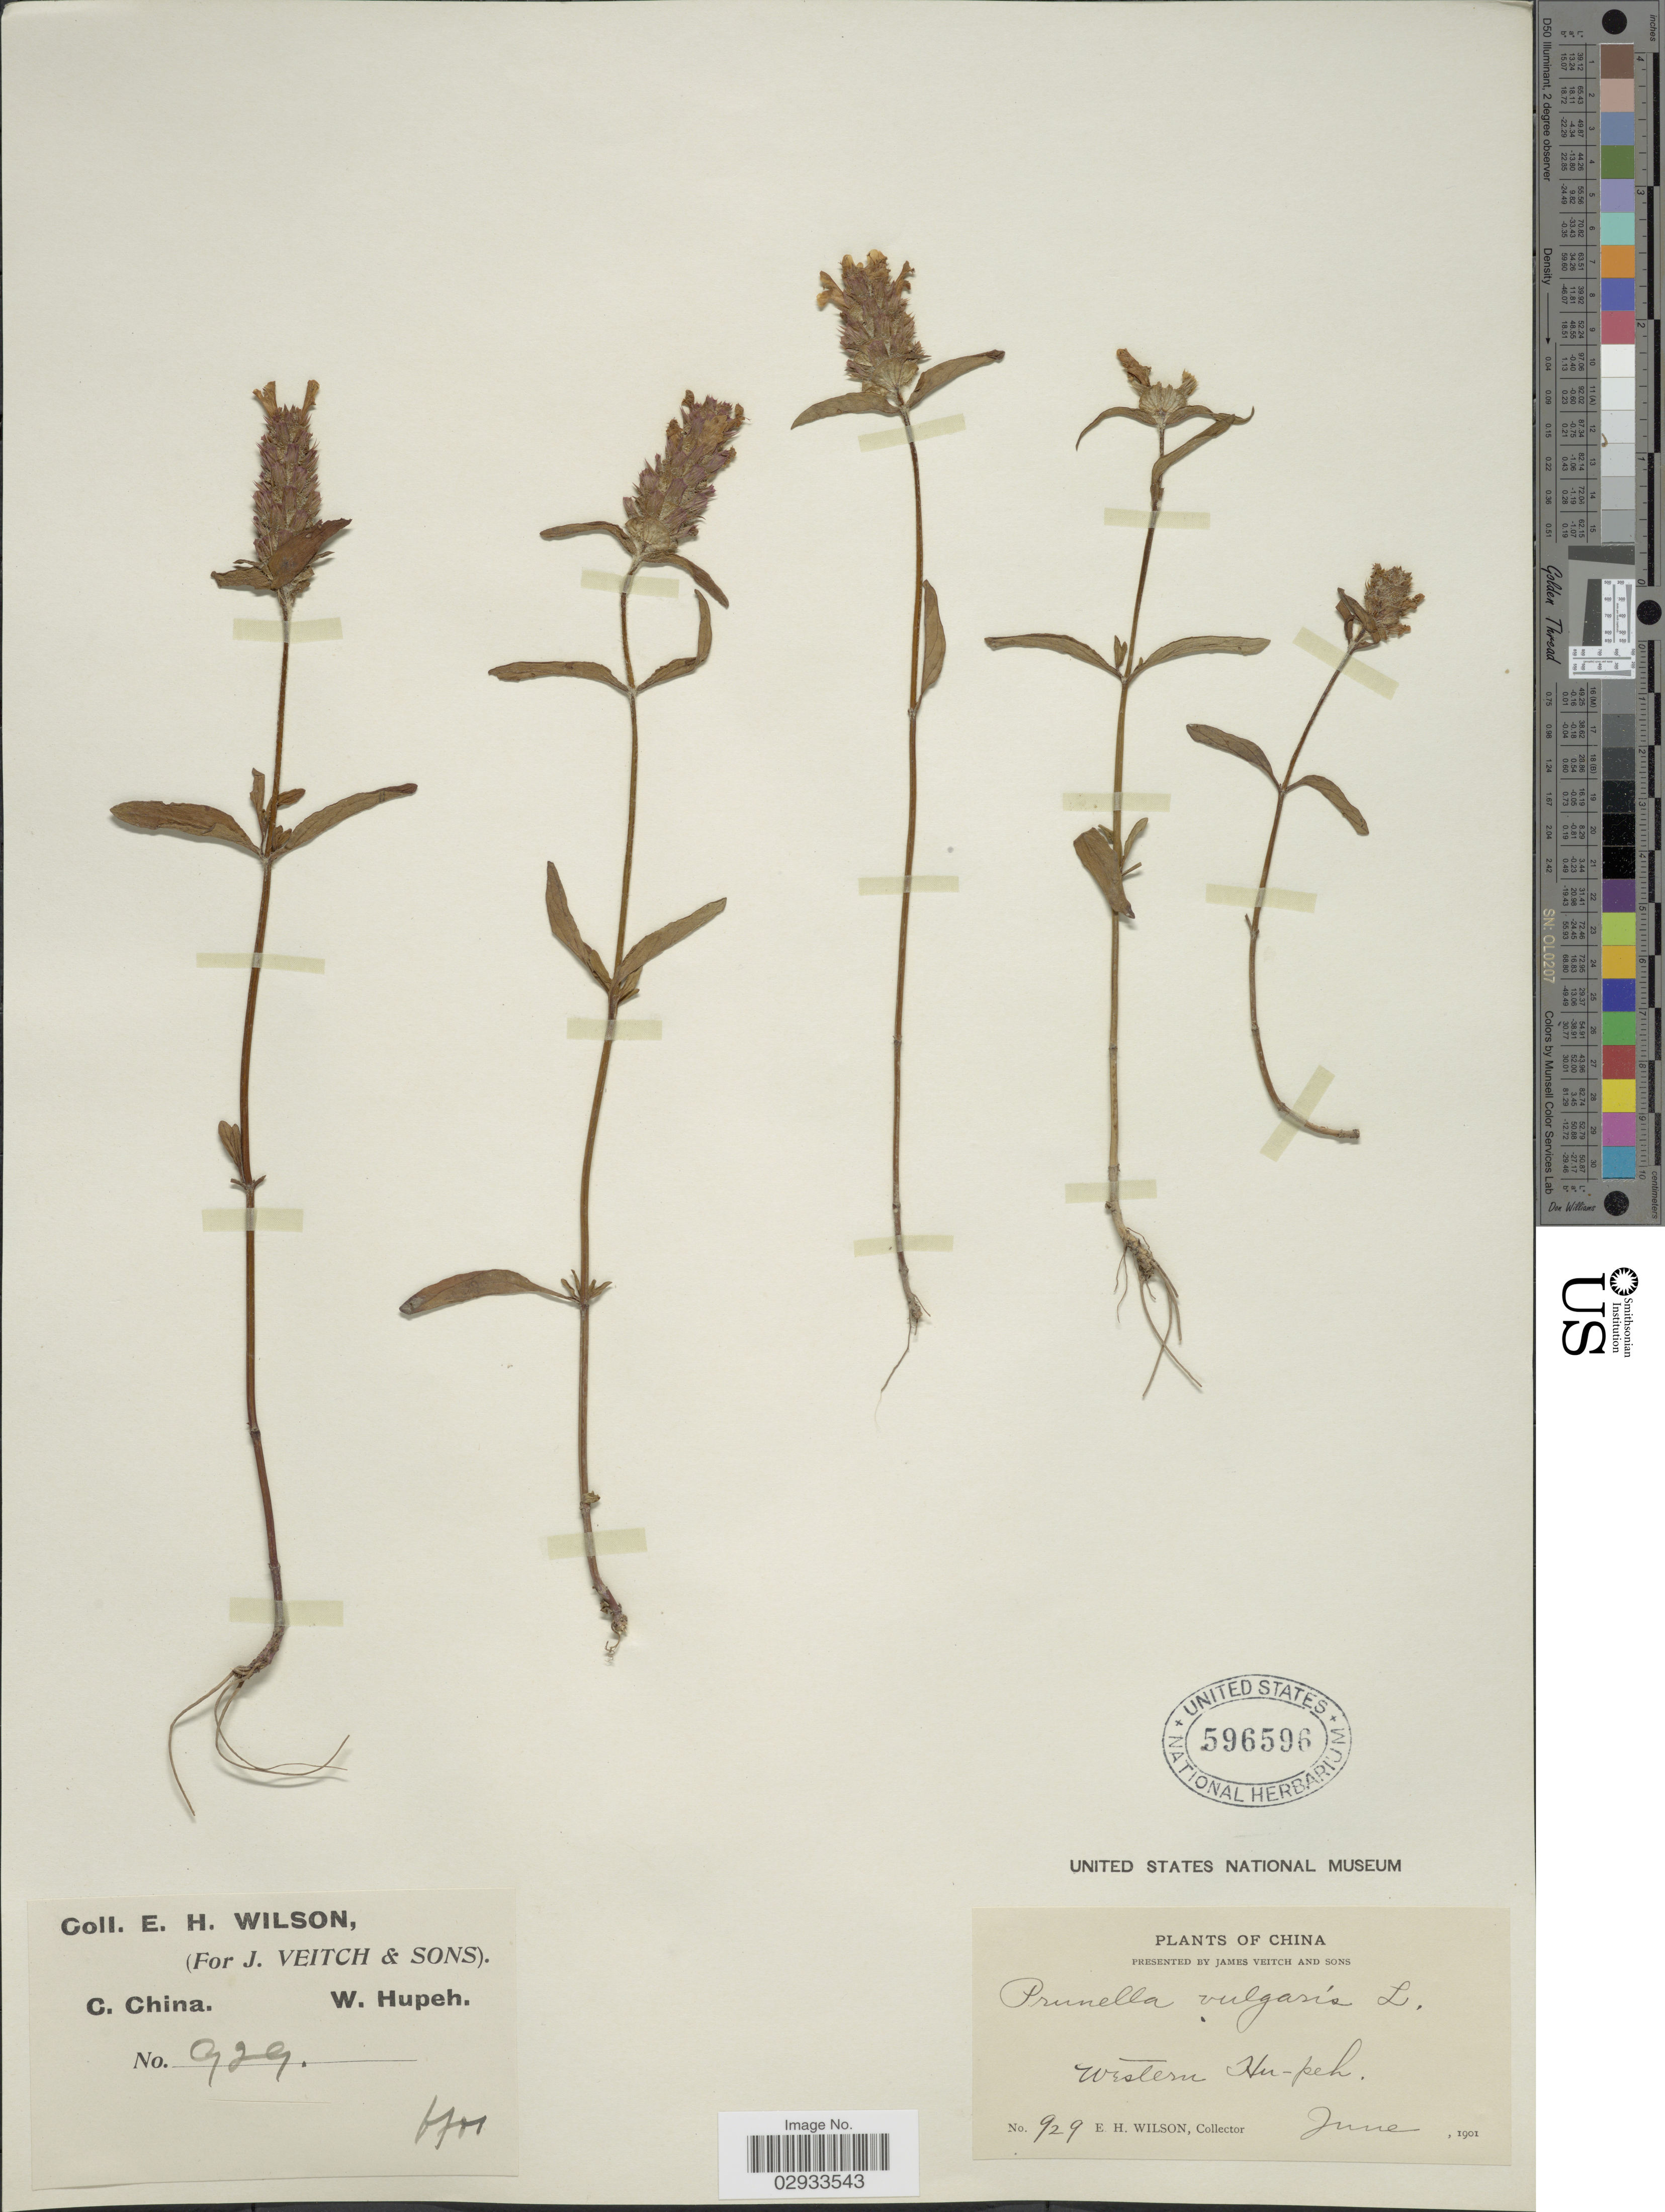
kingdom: Plantae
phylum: Tracheophyta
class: Magnoliopsida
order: Lamiales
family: Lamiaceae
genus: Prunella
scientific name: Prunella vulgaris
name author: L.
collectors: E. Wilson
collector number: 929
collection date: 1901-06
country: China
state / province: Hubei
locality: Western Hu-peh, C. China.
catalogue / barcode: US 596596